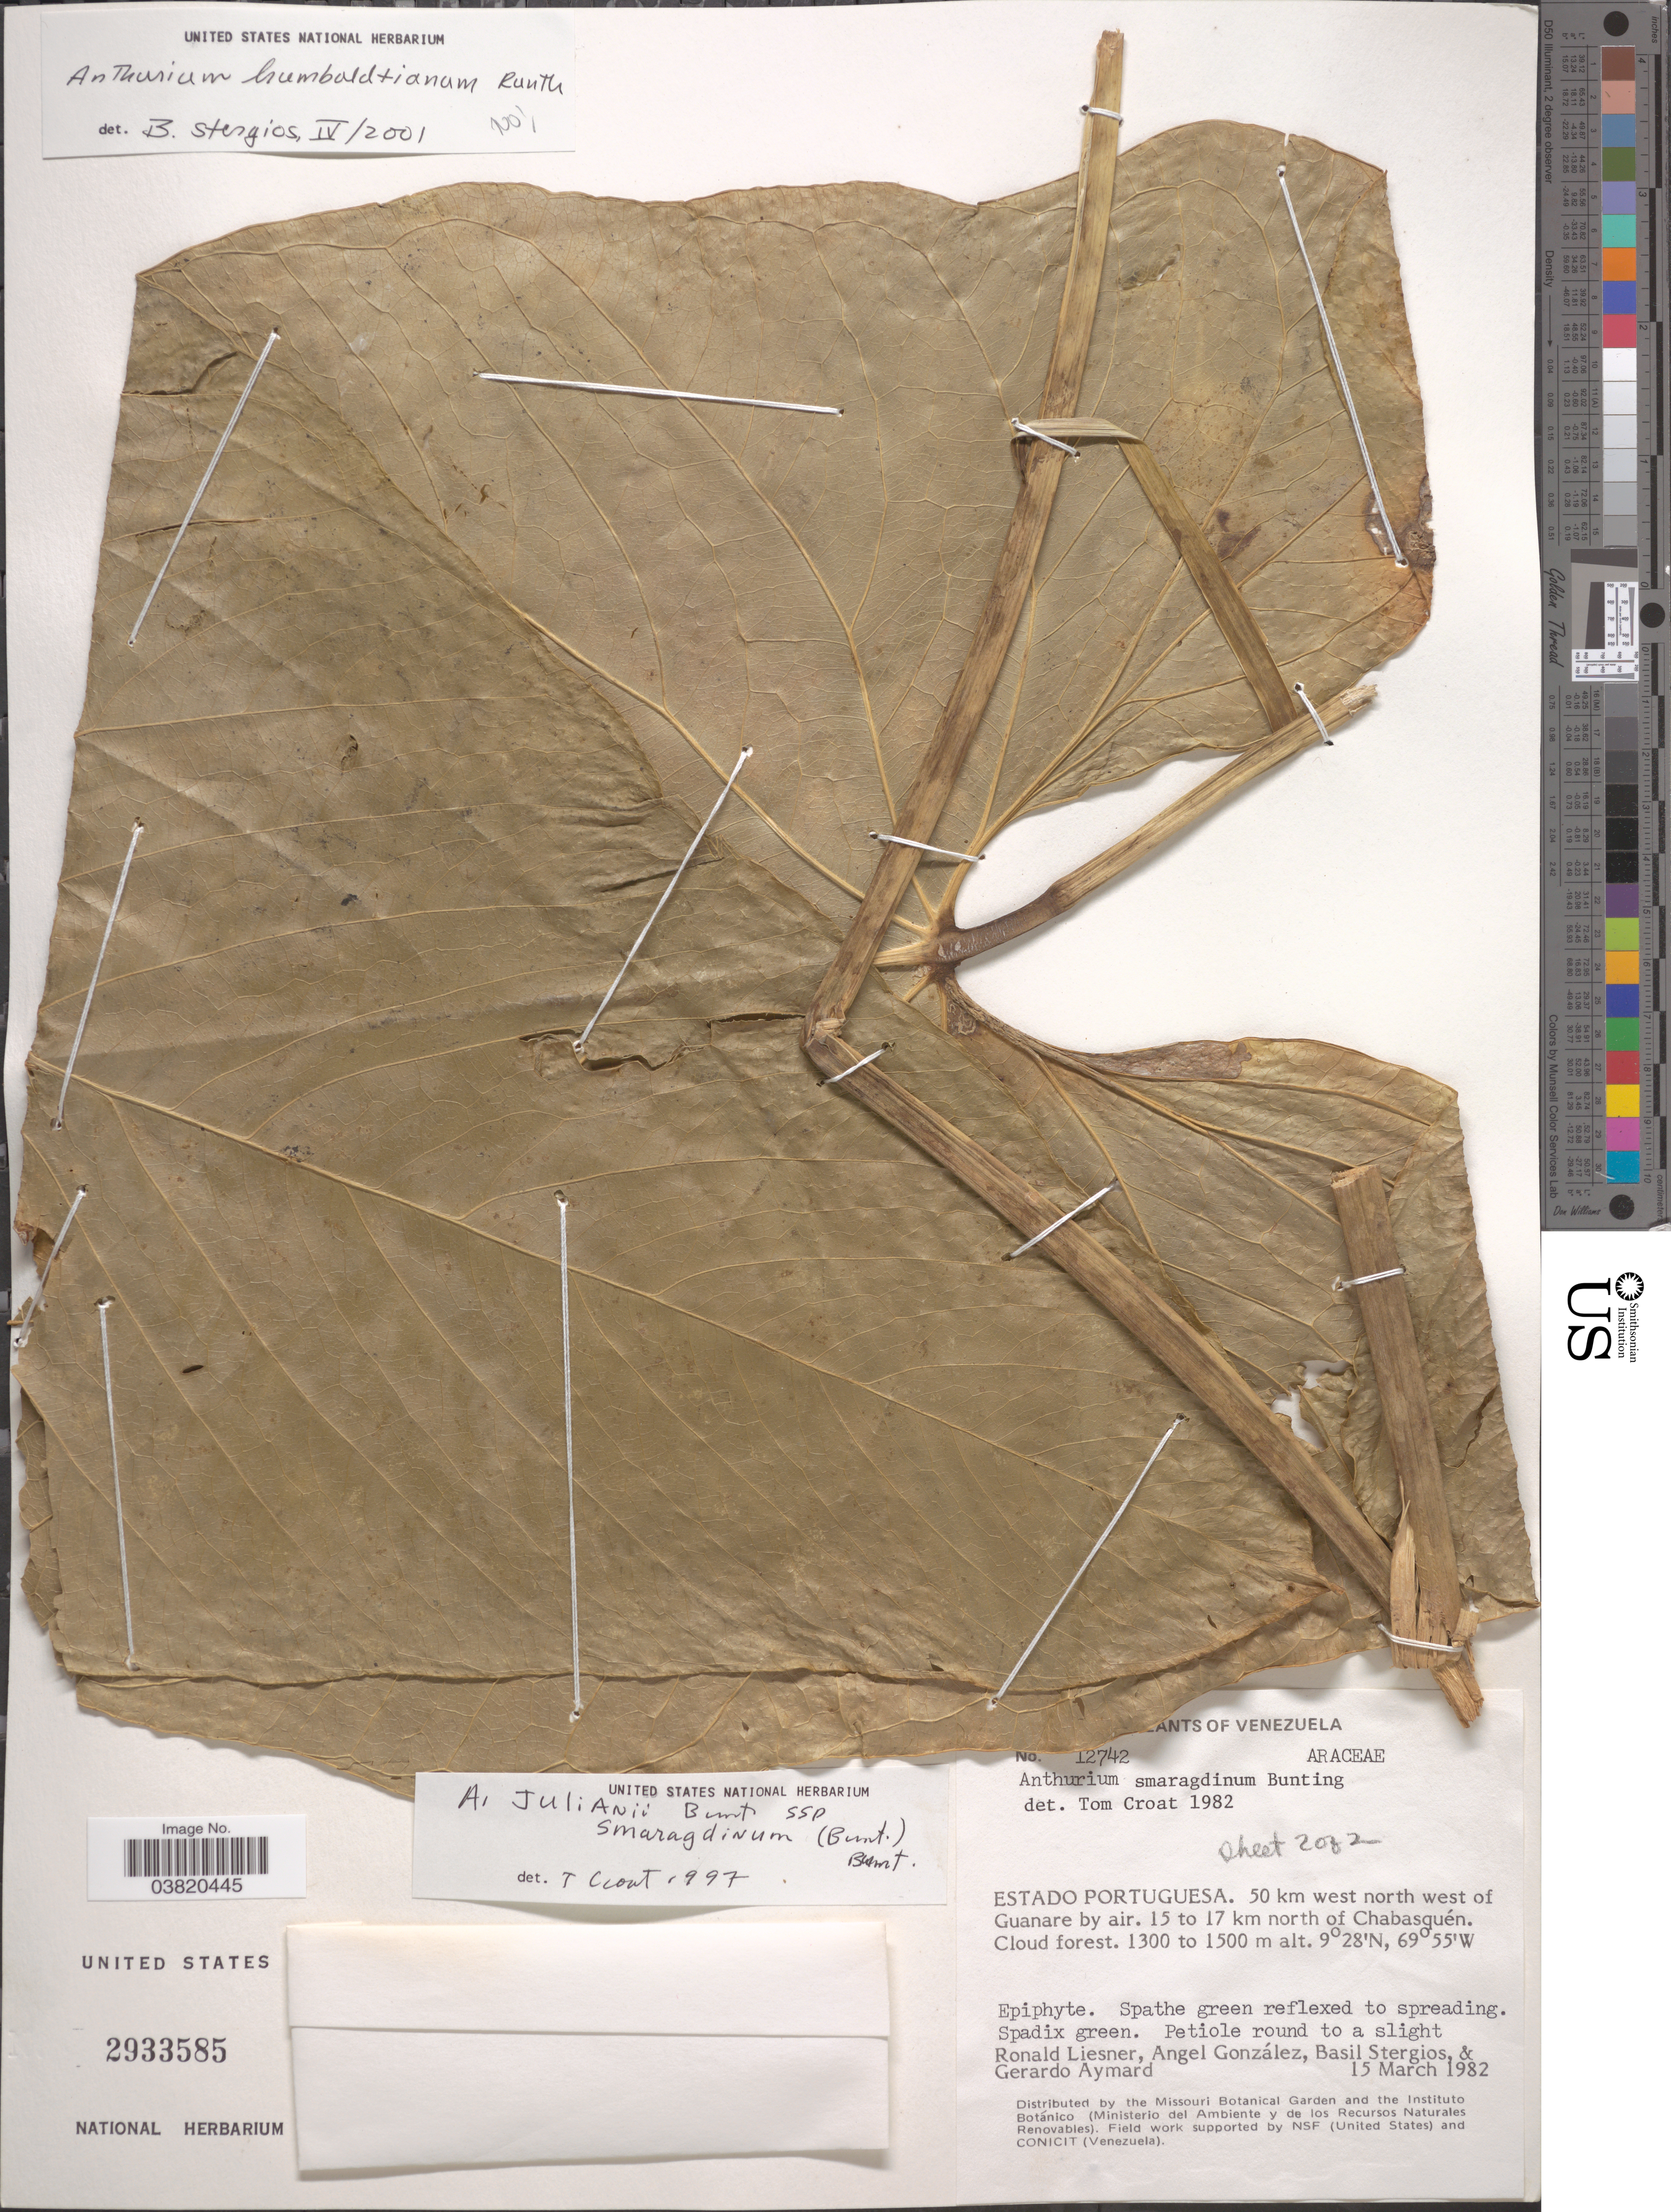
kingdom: Plantae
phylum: Tracheophyta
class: Liliopsida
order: Alismatales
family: Araceae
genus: Anthurium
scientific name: Anthurium smaragdinum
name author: G.S. Bunting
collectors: R. L. Liesner, A. C. González, B. G. Stergios & G. A. Aymard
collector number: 12742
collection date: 1982-03-15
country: Venezuela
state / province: Portuguesa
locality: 50 km WNW of Guanare by air. 15 to 17 km N of Chabasquén.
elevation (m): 1300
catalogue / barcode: US 2933585